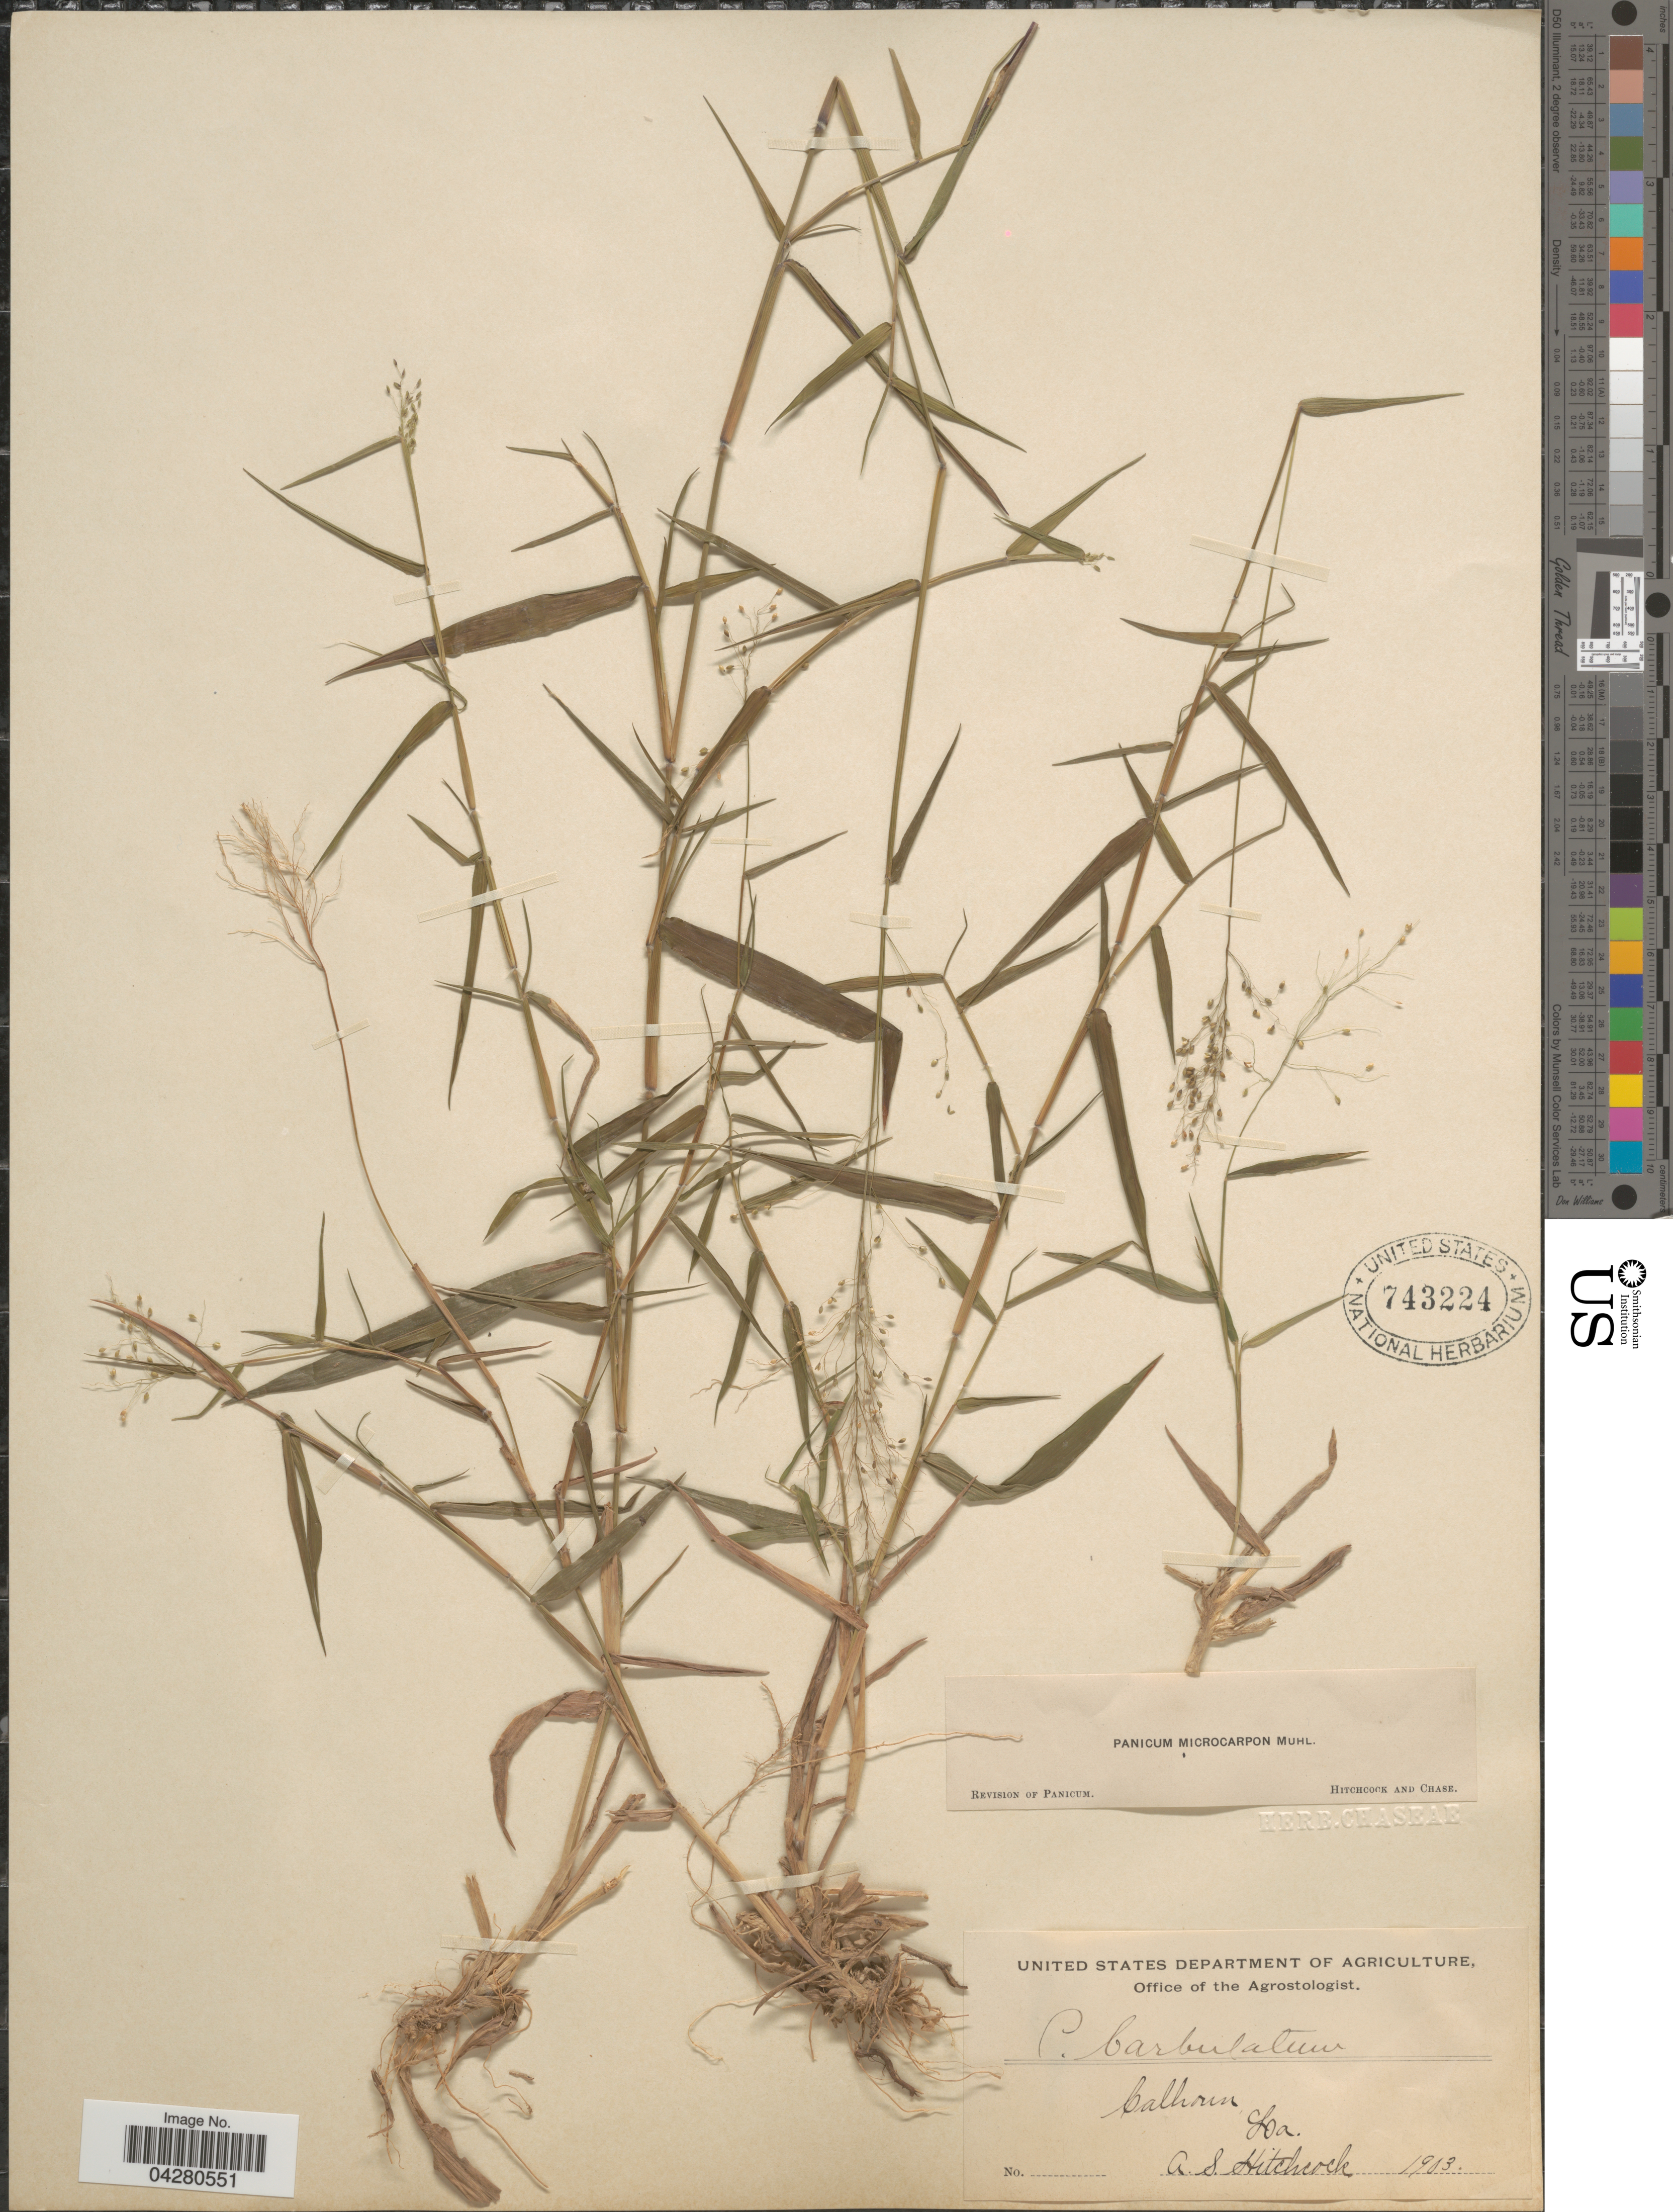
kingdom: Plantae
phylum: Tracheophyta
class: Liliopsida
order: Poales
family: Poaceae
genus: Dichanthelium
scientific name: Dichanthelium dichotomum var. dichotomum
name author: (L.) Gould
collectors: A. S. Hitchcock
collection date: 1903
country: United States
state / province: Louisiana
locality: Calhoun.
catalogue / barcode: US 743224